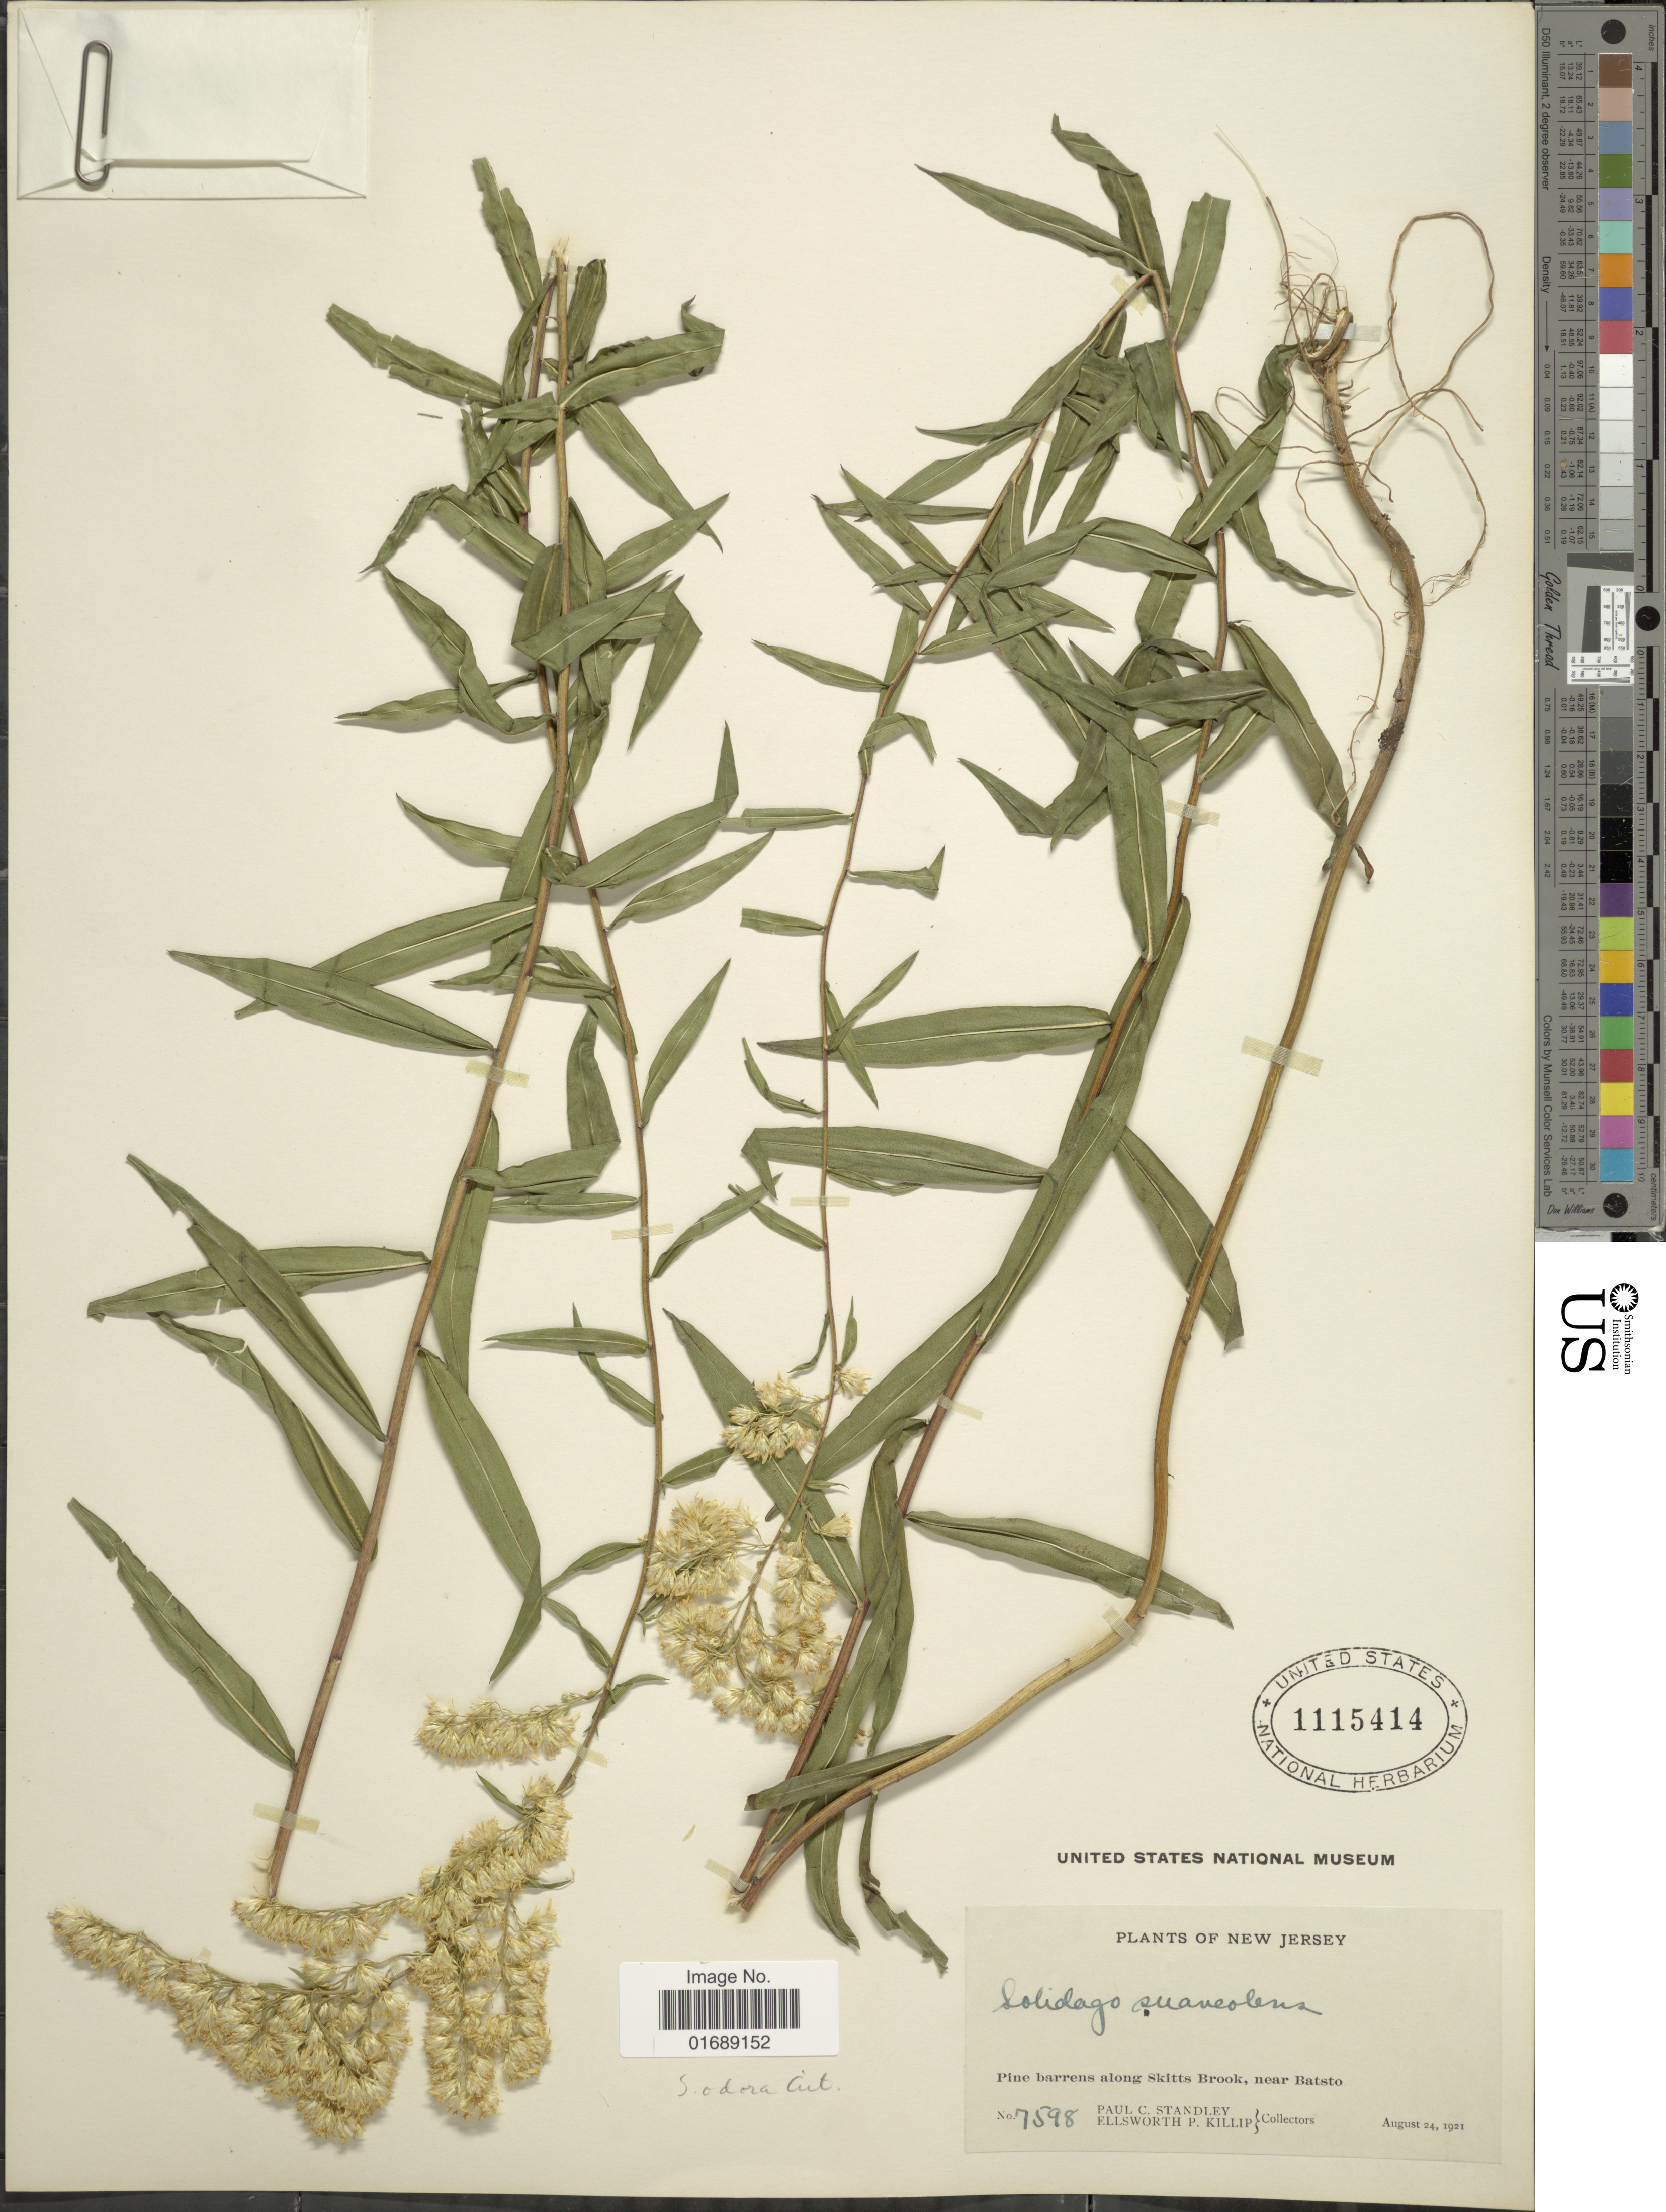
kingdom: Plantae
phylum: Tracheophyta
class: Magnoliopsida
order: Asterales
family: Asteraceae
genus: Solidago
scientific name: Solidago odora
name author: Aiton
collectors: P. C. Standley & E. P. Killip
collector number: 7598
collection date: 1921-08-24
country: United States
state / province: New Jersey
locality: Pine barrens along Skitts Brook, near Batsto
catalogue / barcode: US 1115414